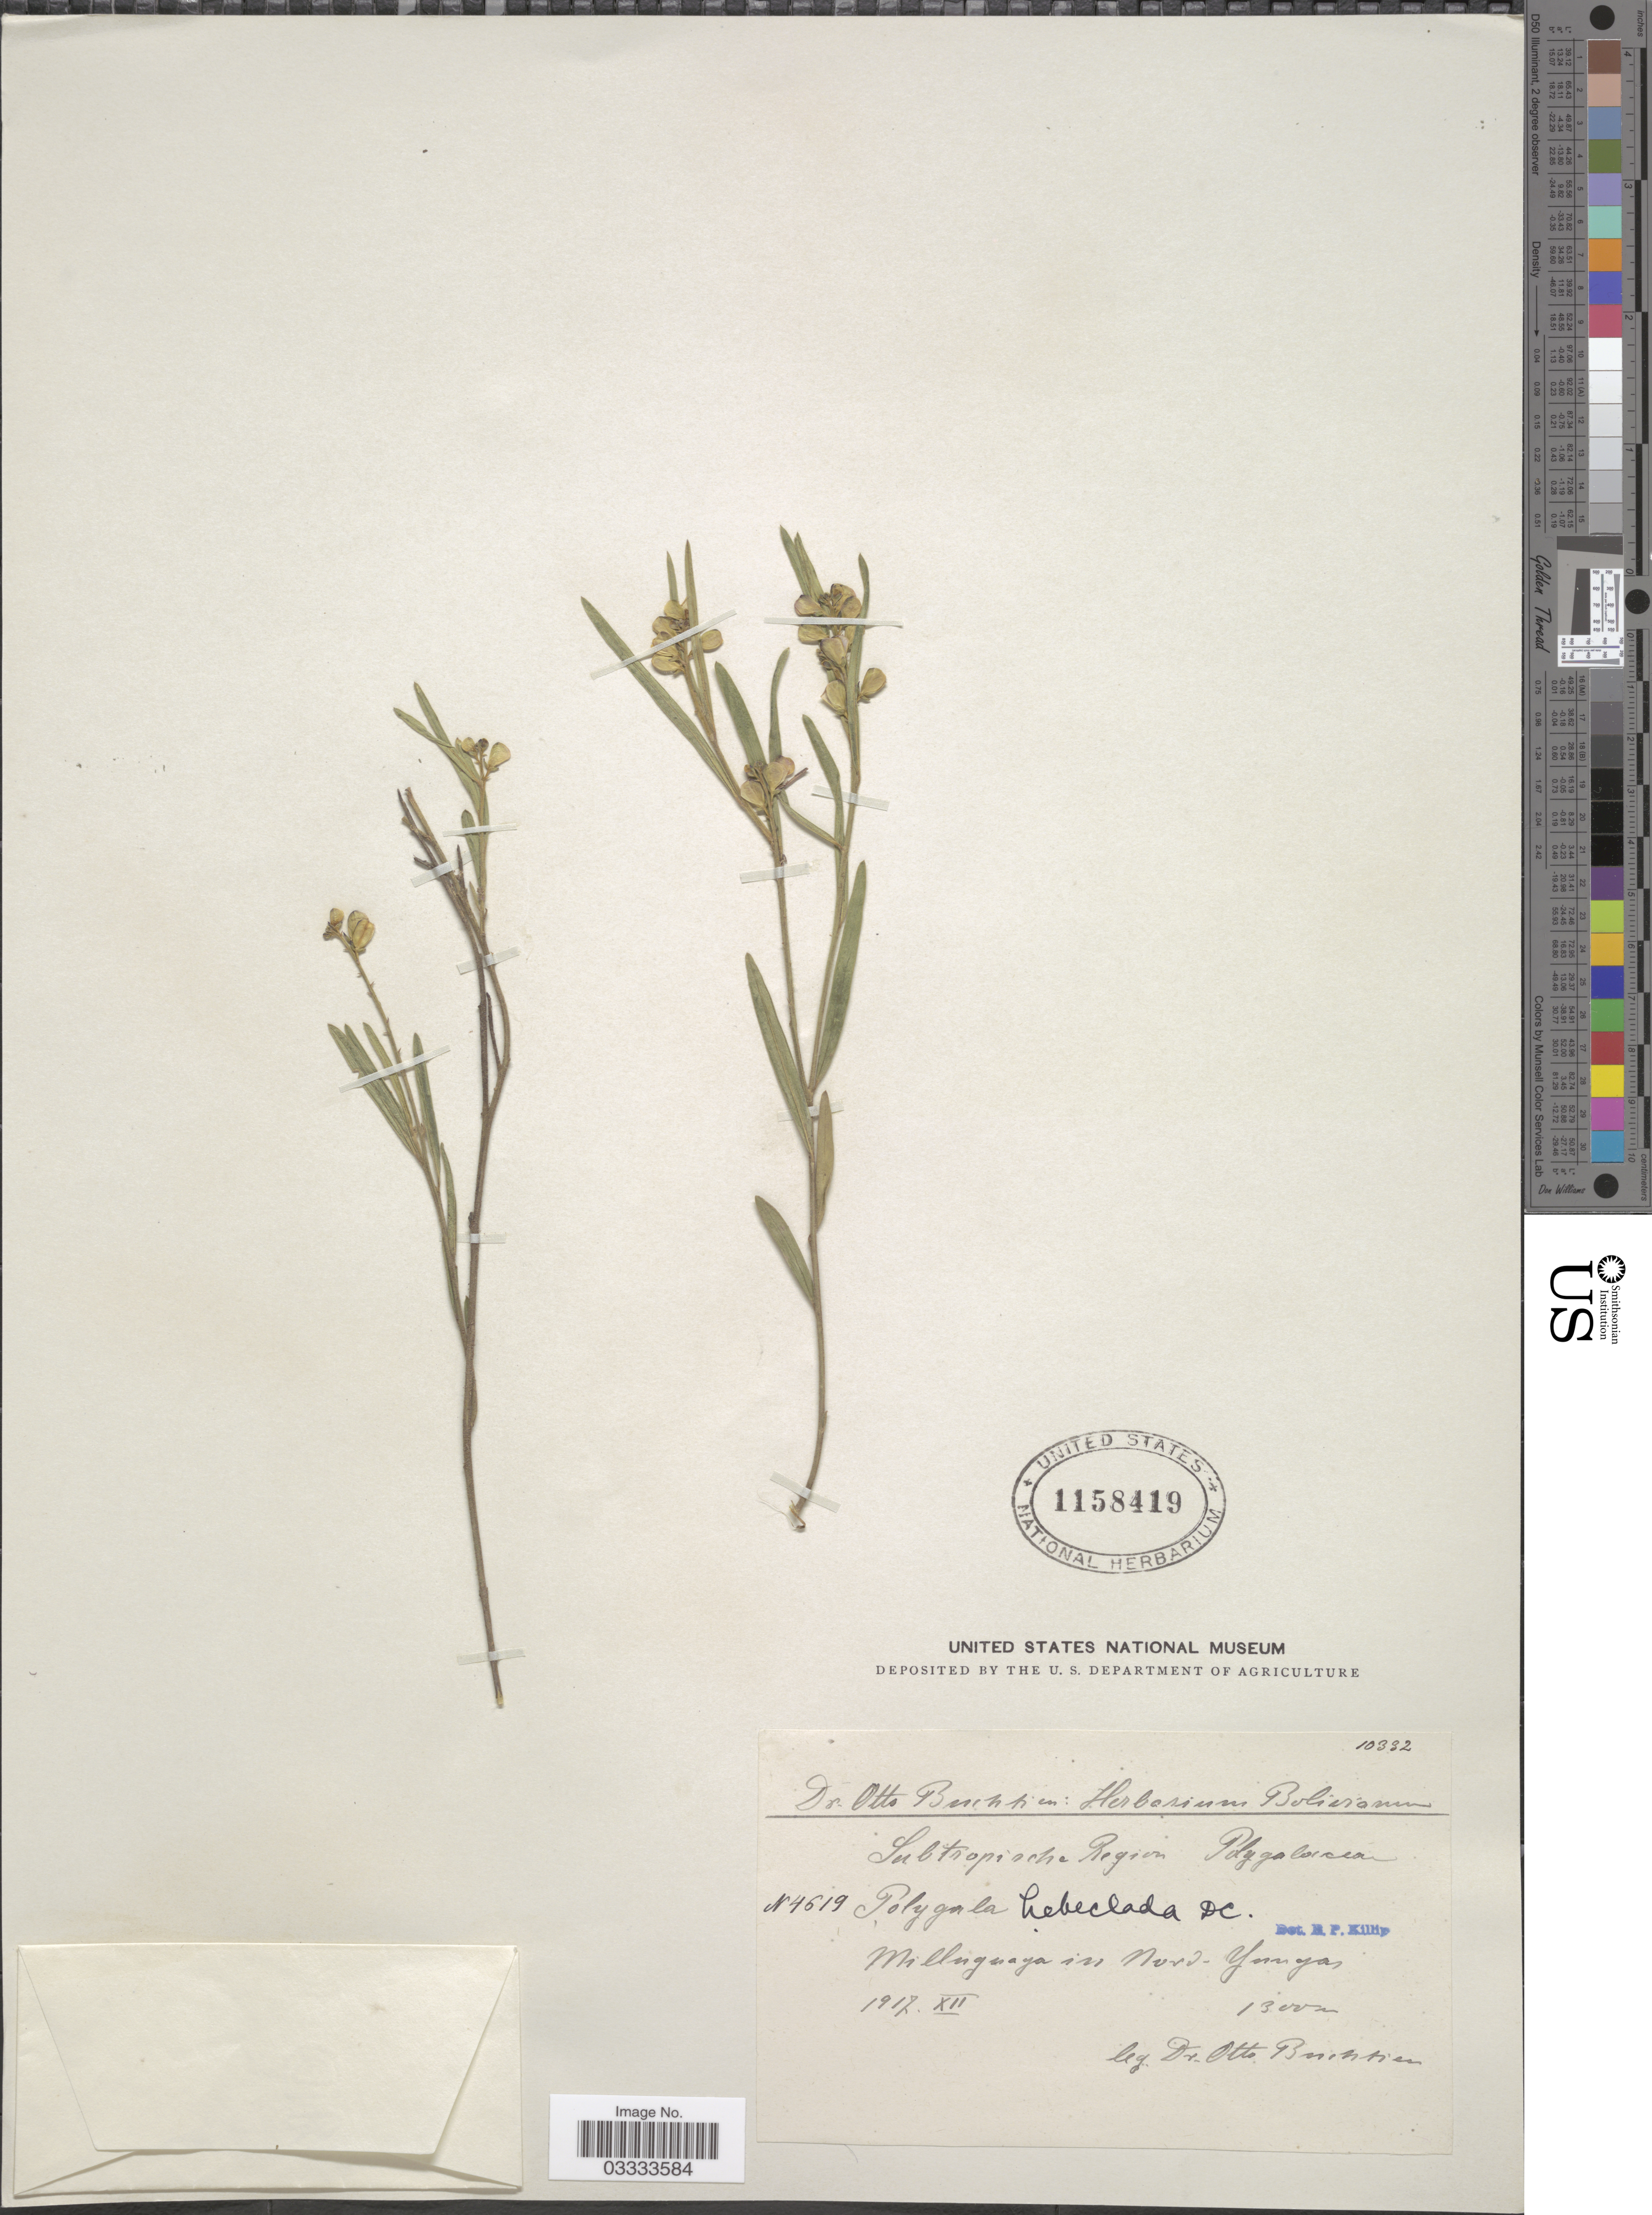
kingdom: Plantae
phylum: Tracheophyta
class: Magnoliopsida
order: Fabales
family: Polygalaceae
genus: Asemeia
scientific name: Asemeia hebeclada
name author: (DC.) J.F.B. Pastore & J.R. Abbott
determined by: Strong, Mark T., (BOT), Smithsonian Institution - National Museum of Natural History (UNITED STATES)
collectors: O. Buchtien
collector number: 4619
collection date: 1917-12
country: Bolivia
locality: Subtropische Region. Milluguaya in Nord-Yungas.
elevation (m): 1300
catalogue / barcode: US 1158419